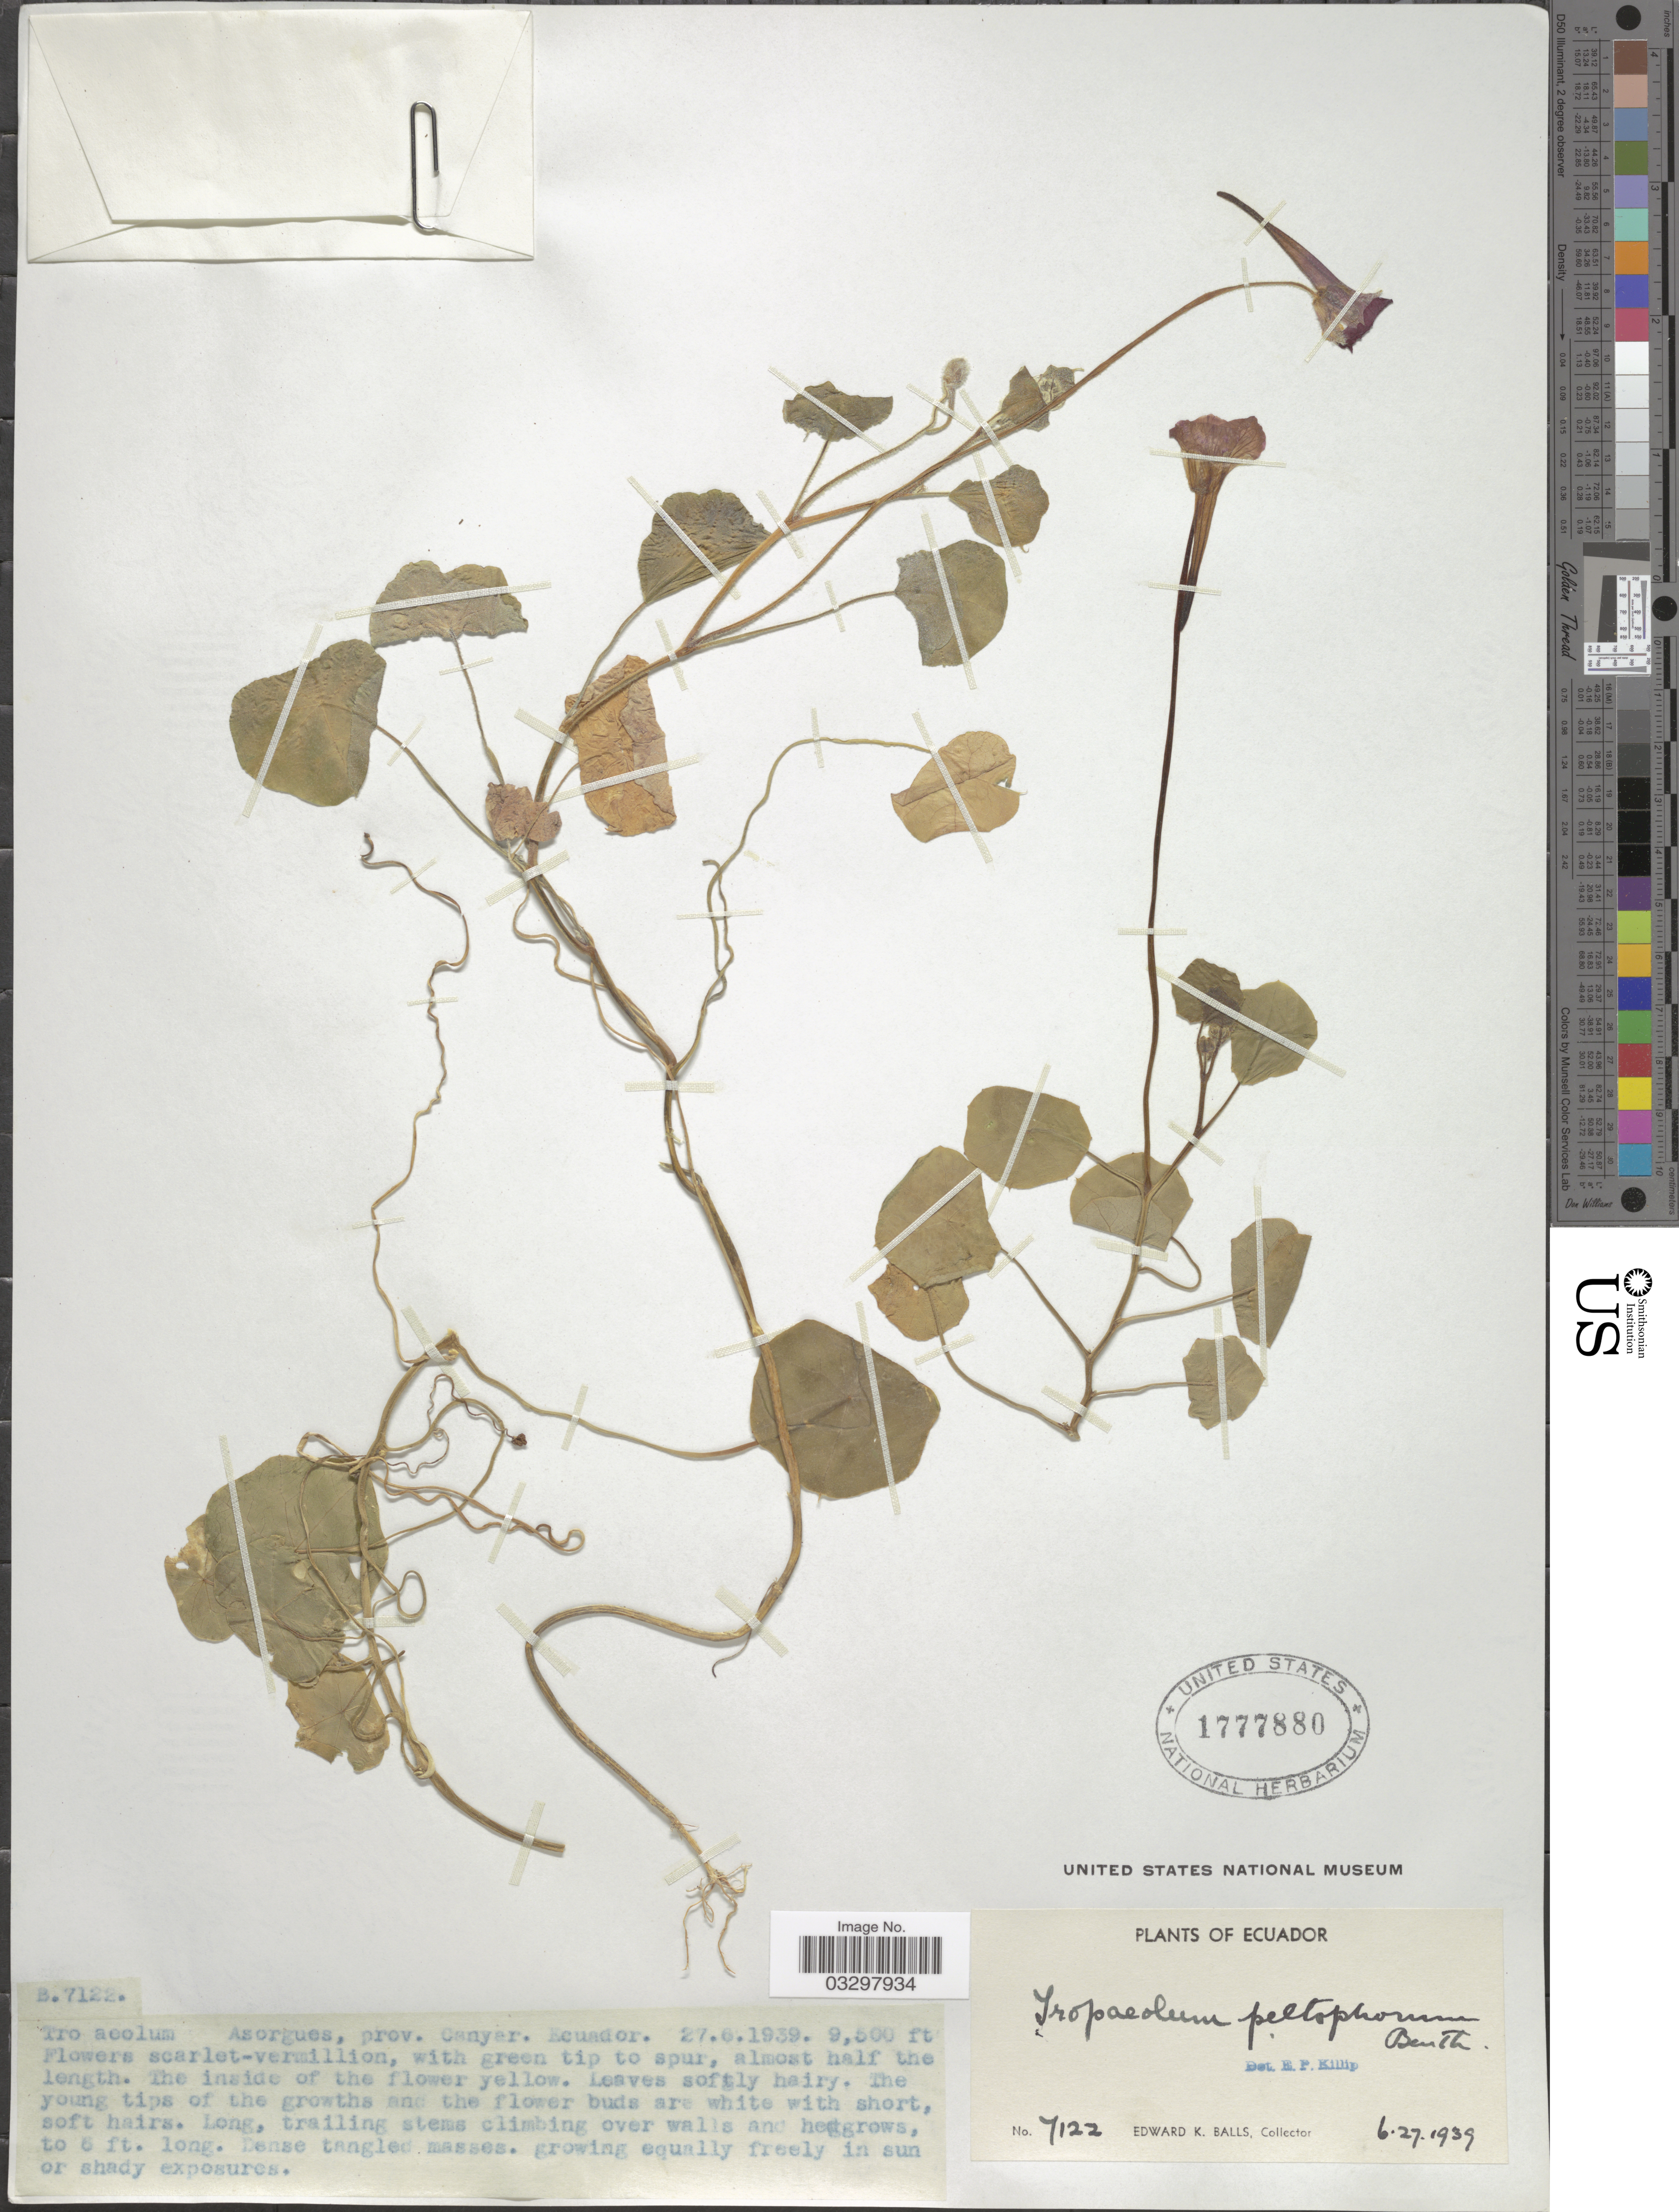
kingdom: Plantae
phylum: Tracheophyta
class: Magnoliopsida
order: Brassicales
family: Tropaeolaceae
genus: Tropaeolum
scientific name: Tropaeolum peltophorum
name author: Benth.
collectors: E. K. Balls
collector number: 7122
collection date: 1939-06-27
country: Ecuador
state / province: Cañar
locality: Asorgues, prov. Canyar.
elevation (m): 2896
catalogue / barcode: US 1777880